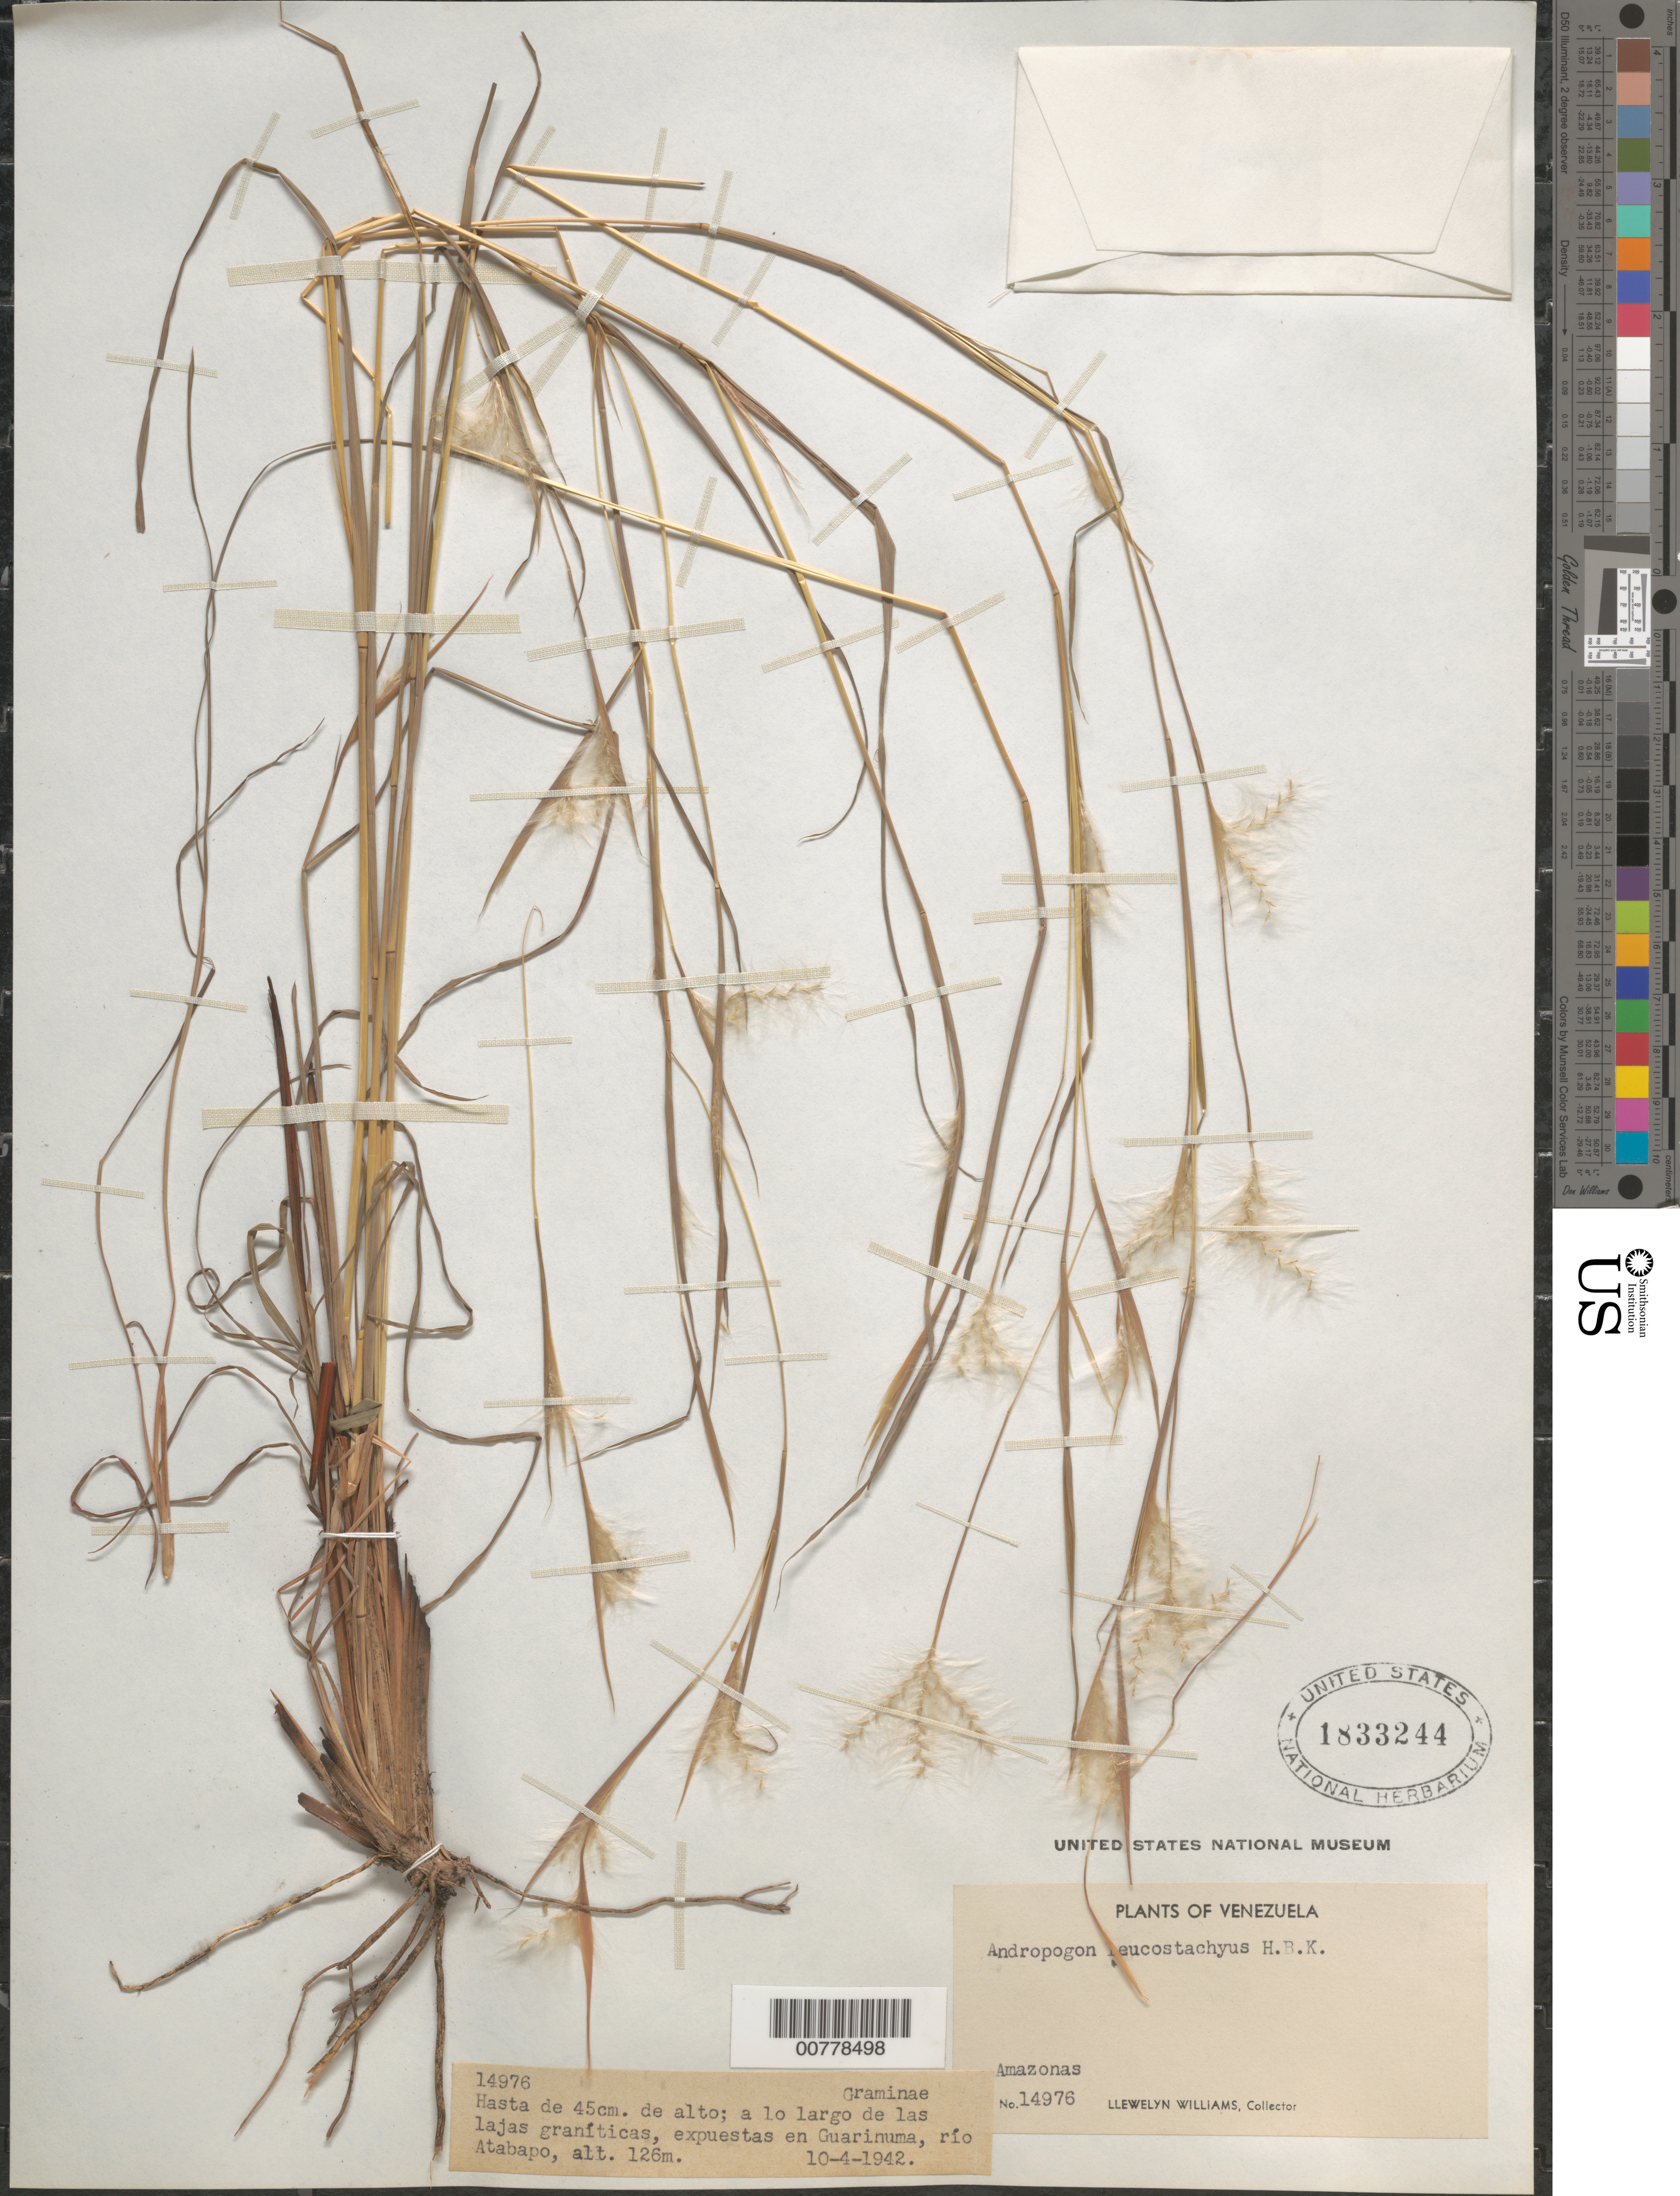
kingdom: Plantae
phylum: Tracheophyta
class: Liliopsida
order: Poales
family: Poaceae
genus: Andropogon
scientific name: Andropogon leucostachyus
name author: Kunth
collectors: Ll. Williams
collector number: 14976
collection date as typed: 10-Apr-42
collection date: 1942-04-10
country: Venezuela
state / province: Amazonas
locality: Guarinuma, Río Atabapo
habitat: A lo largo de las lajas graníticas, expuestas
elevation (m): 120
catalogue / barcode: US 1833244